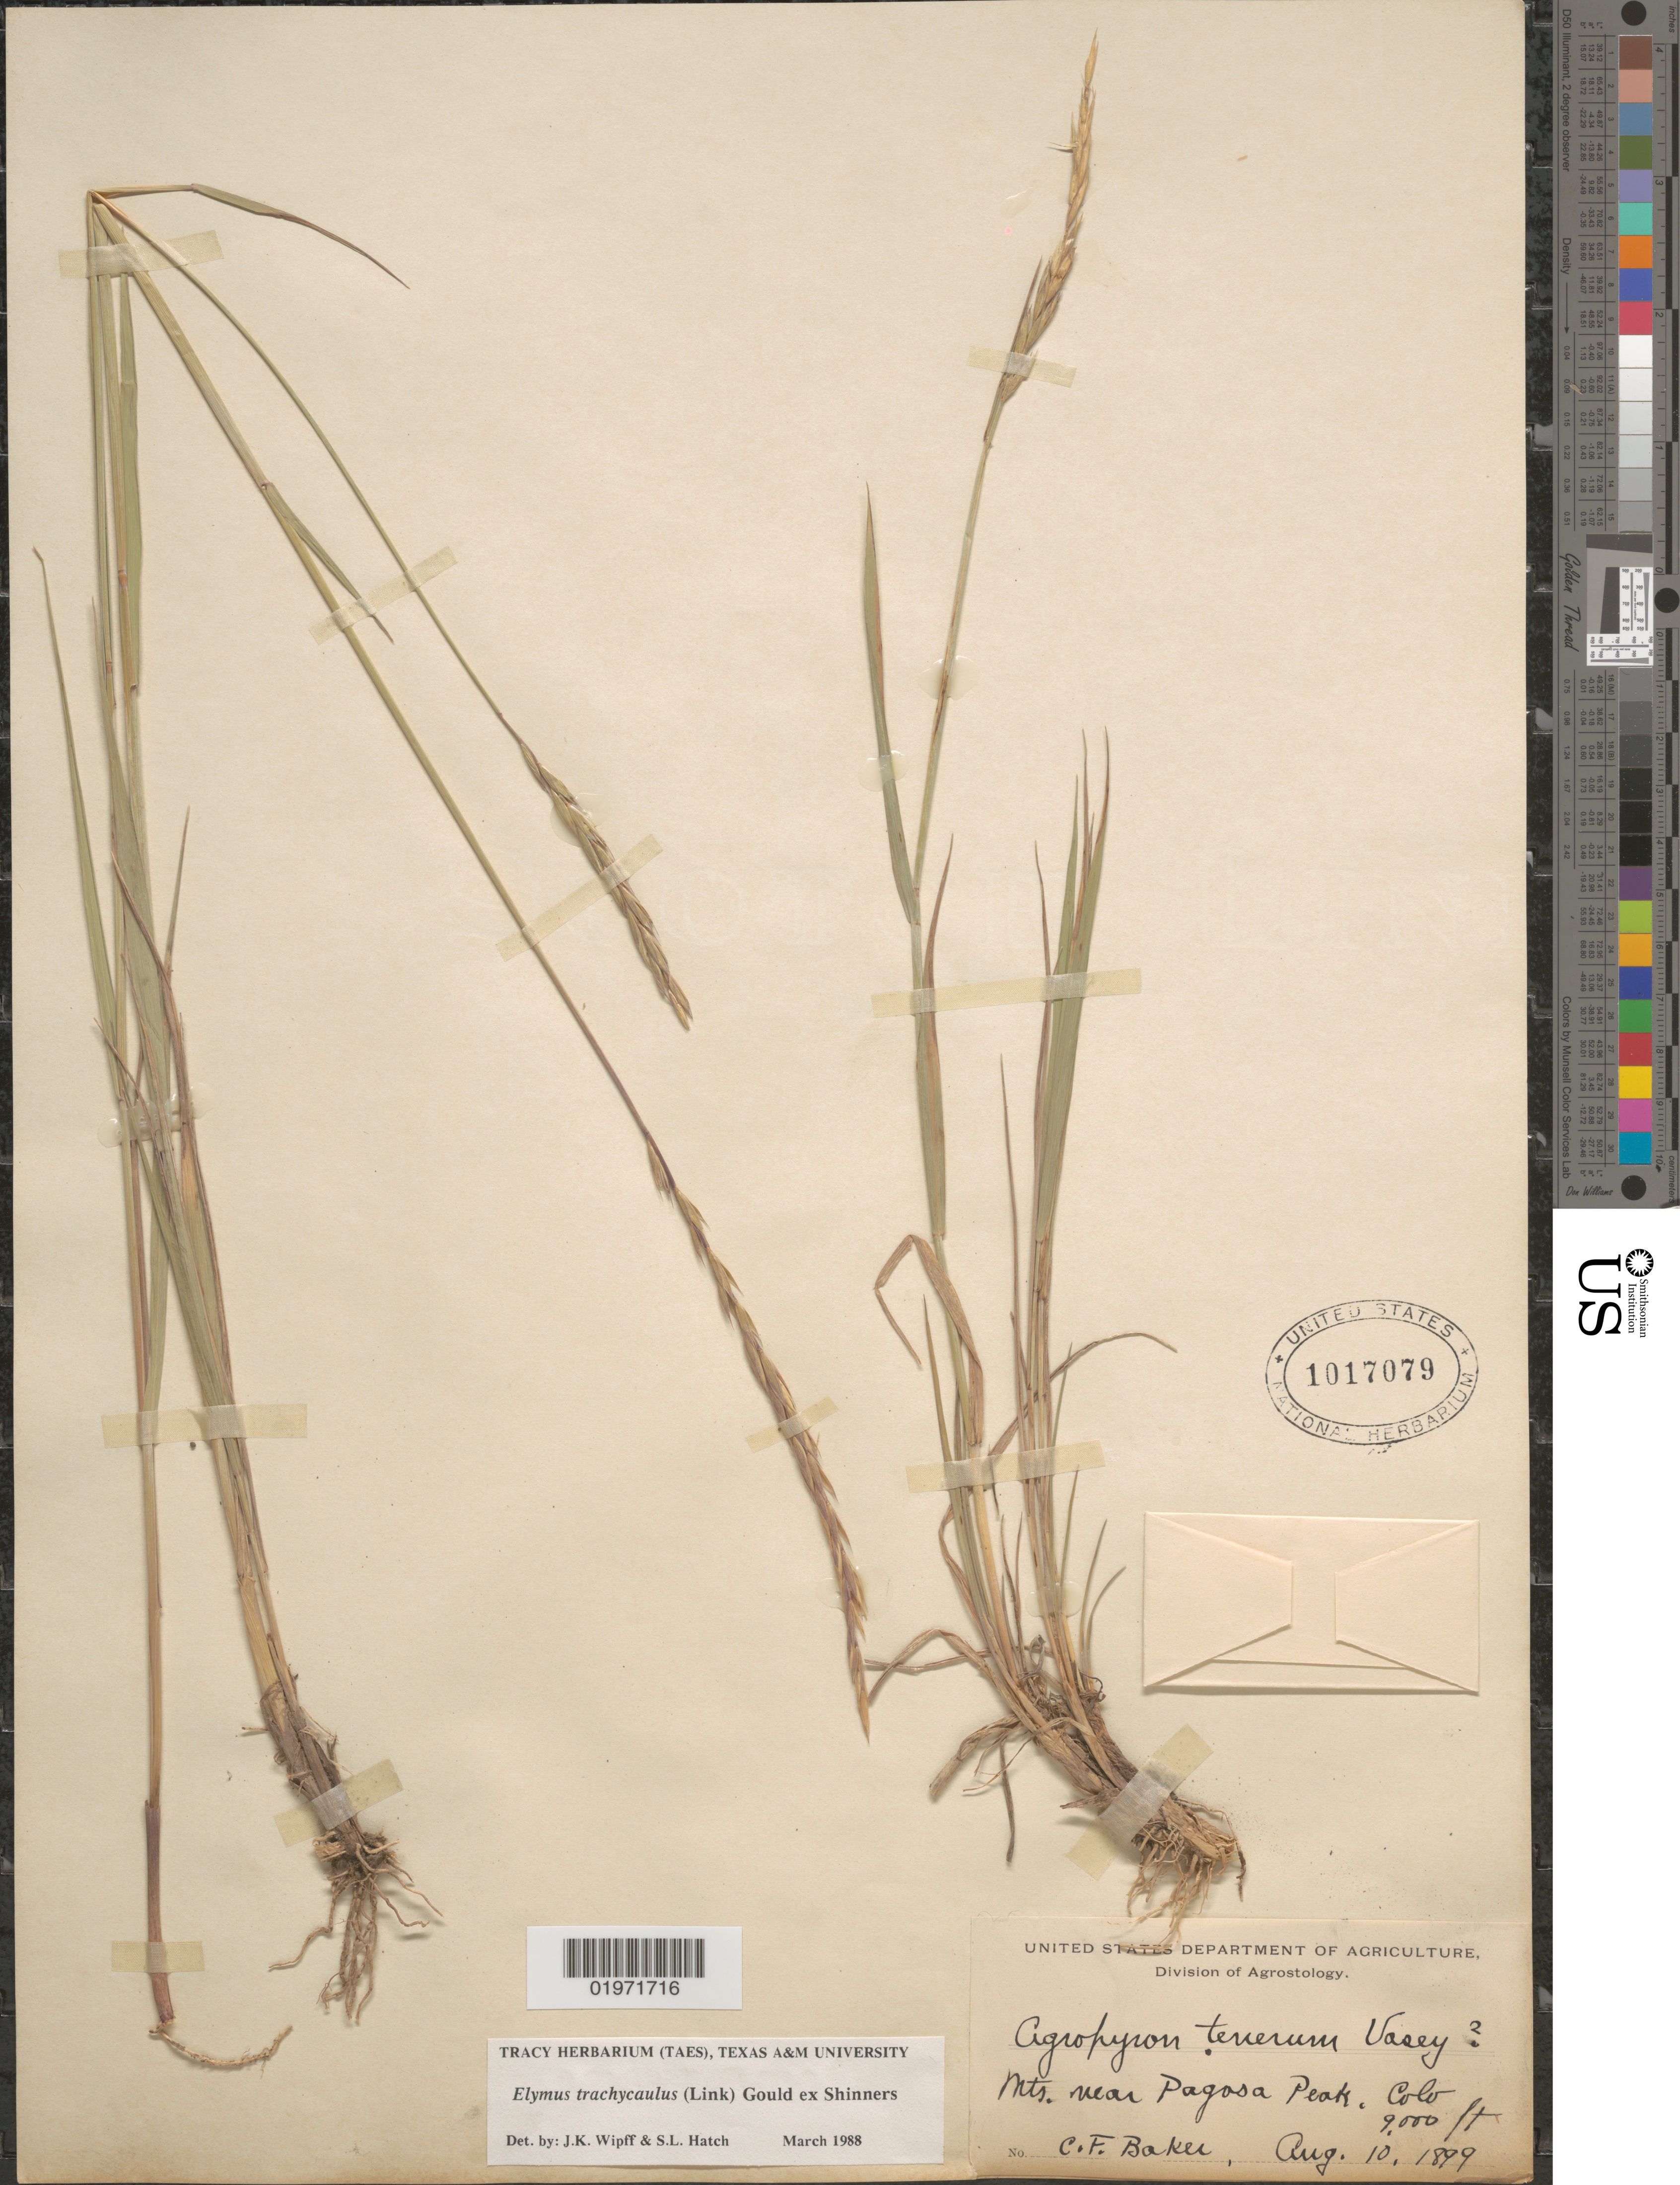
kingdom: Plantae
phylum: Tracheophyta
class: Liliopsida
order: Poales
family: Poaceae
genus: Elymus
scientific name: Elymus trachycaulus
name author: (Link) Gould ex Shinners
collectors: C. F. Baker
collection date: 1899-08-10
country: United States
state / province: Colorado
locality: Mts. near Pagosa Peak.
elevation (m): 2743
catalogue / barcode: US 1017079